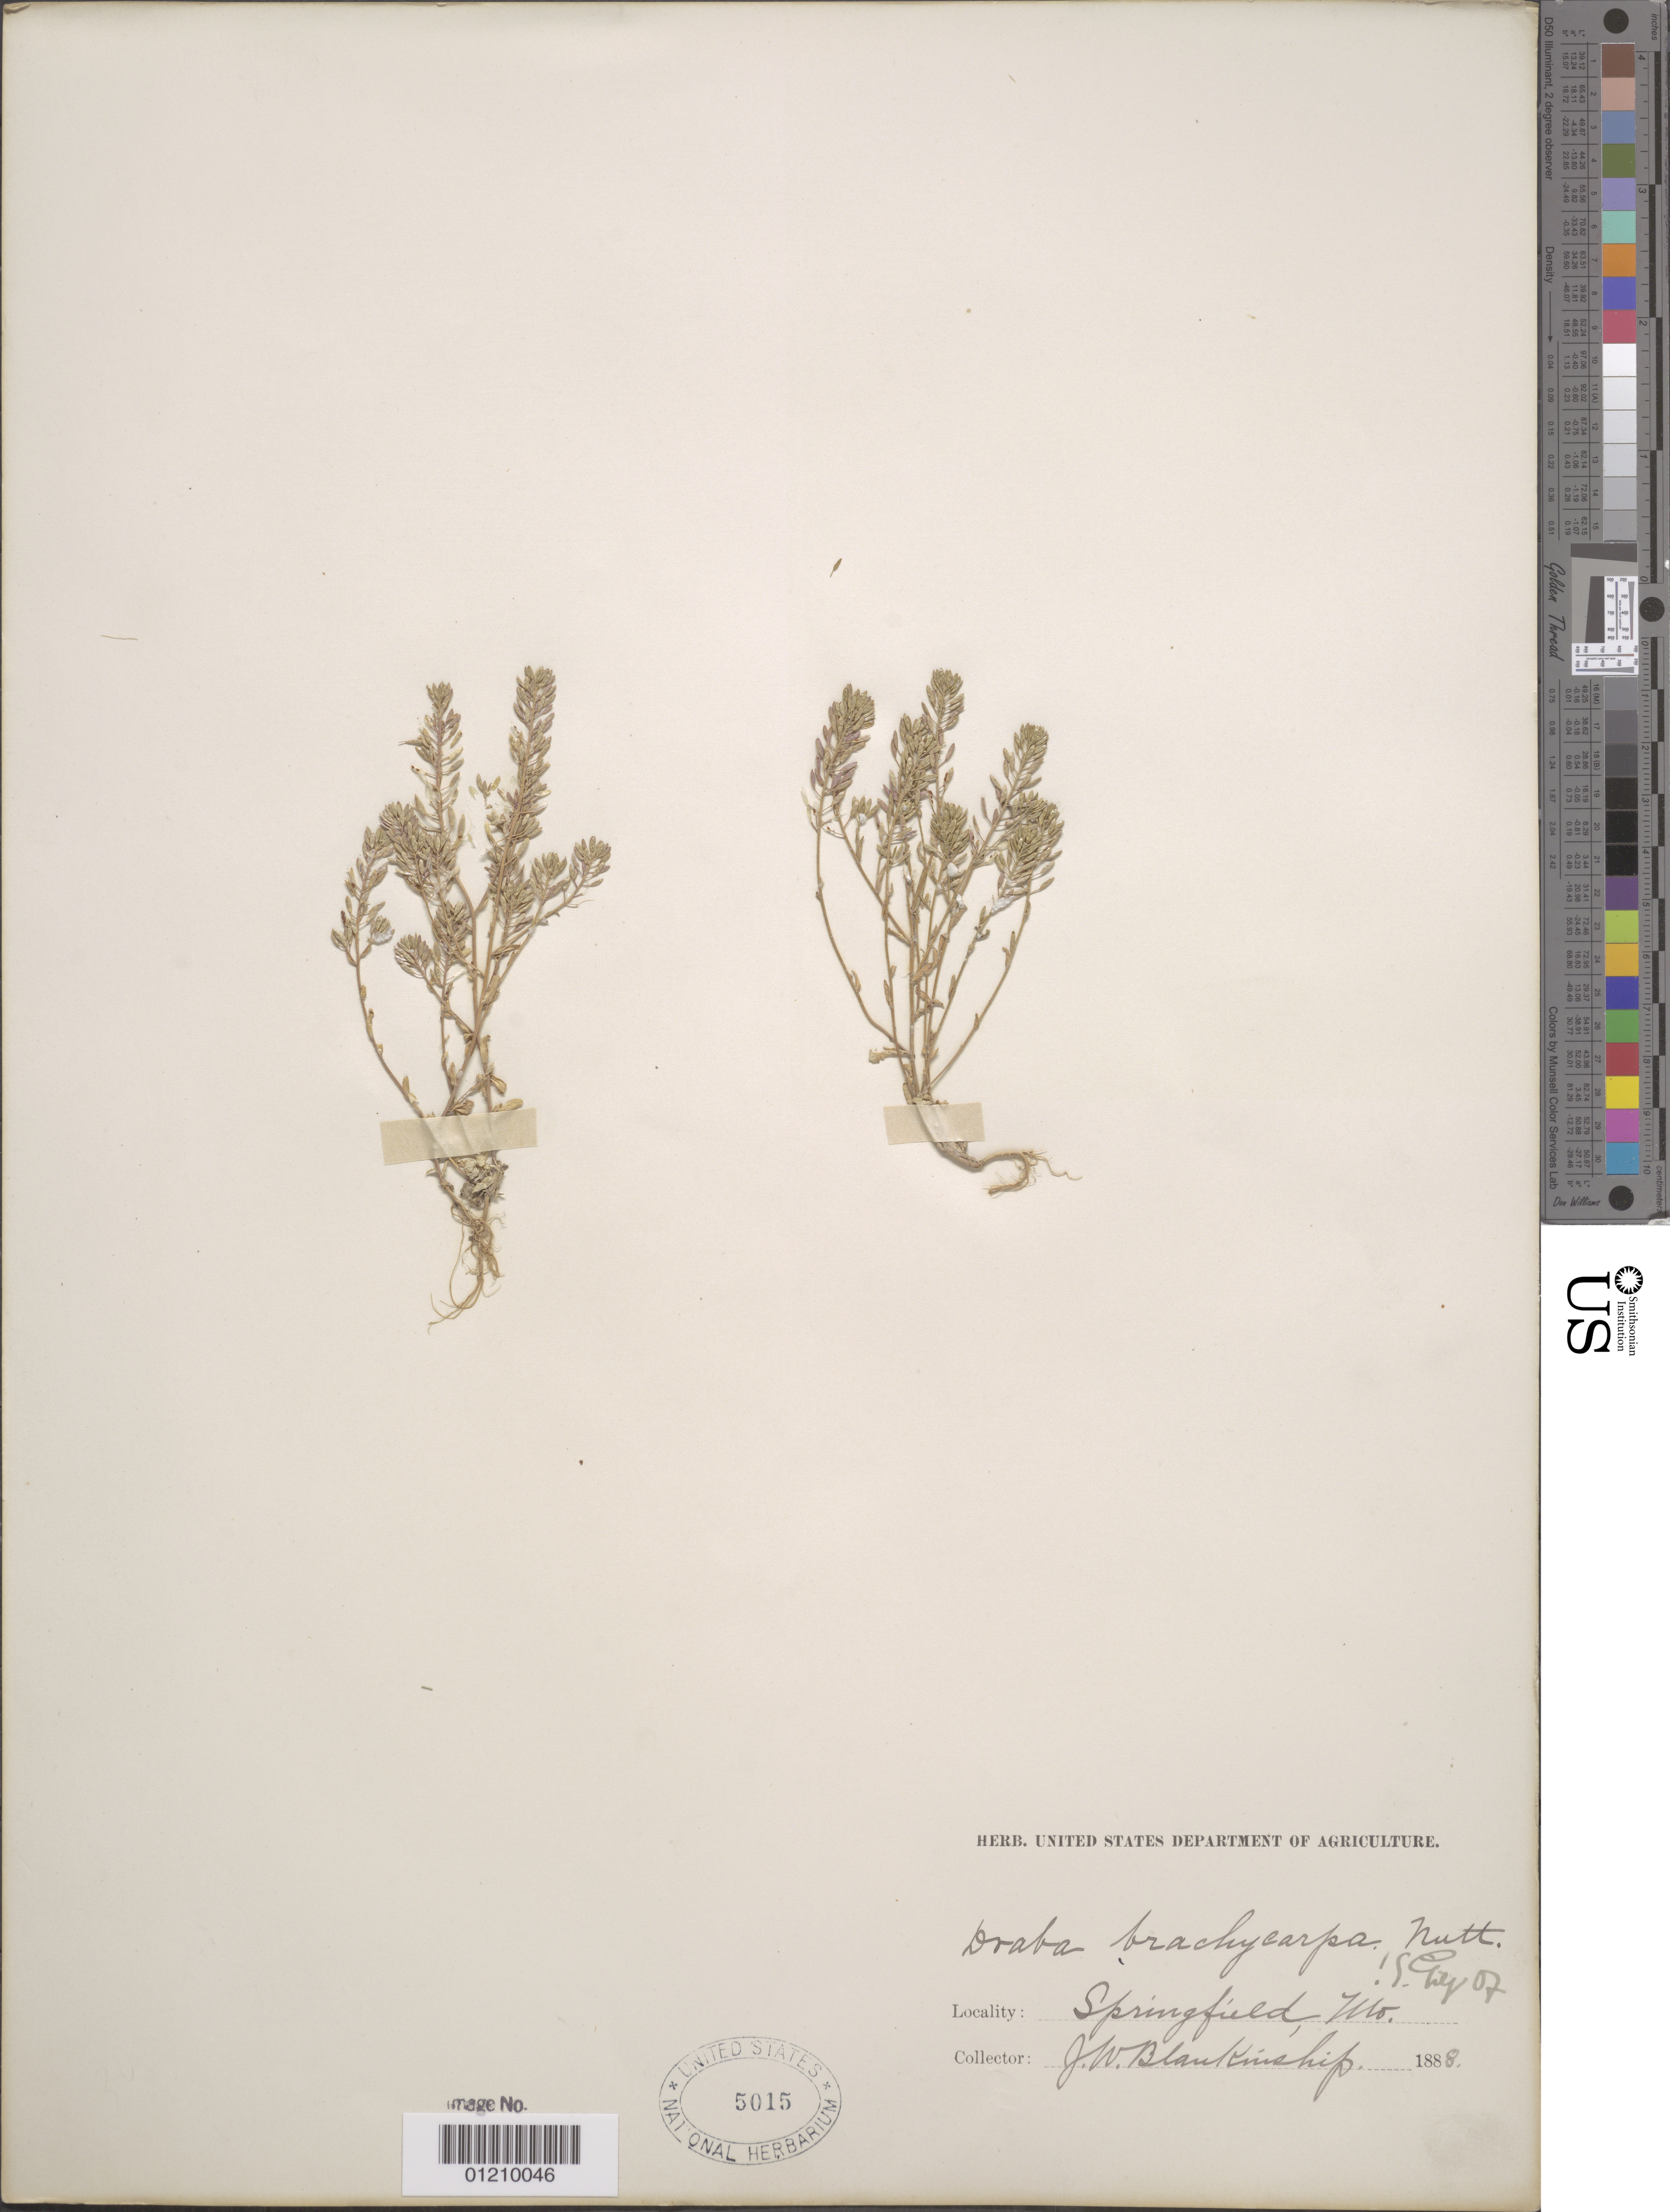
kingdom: Plantae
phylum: Tracheophyta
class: Magnoliopsida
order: Brassicales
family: Brassicaceae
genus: Draba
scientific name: Draba brachycarpa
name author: (Nutt.) Torr. & A. Gray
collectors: J. W. Blankinship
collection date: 1888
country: United States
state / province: Montana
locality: Springfield.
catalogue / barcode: US 5015